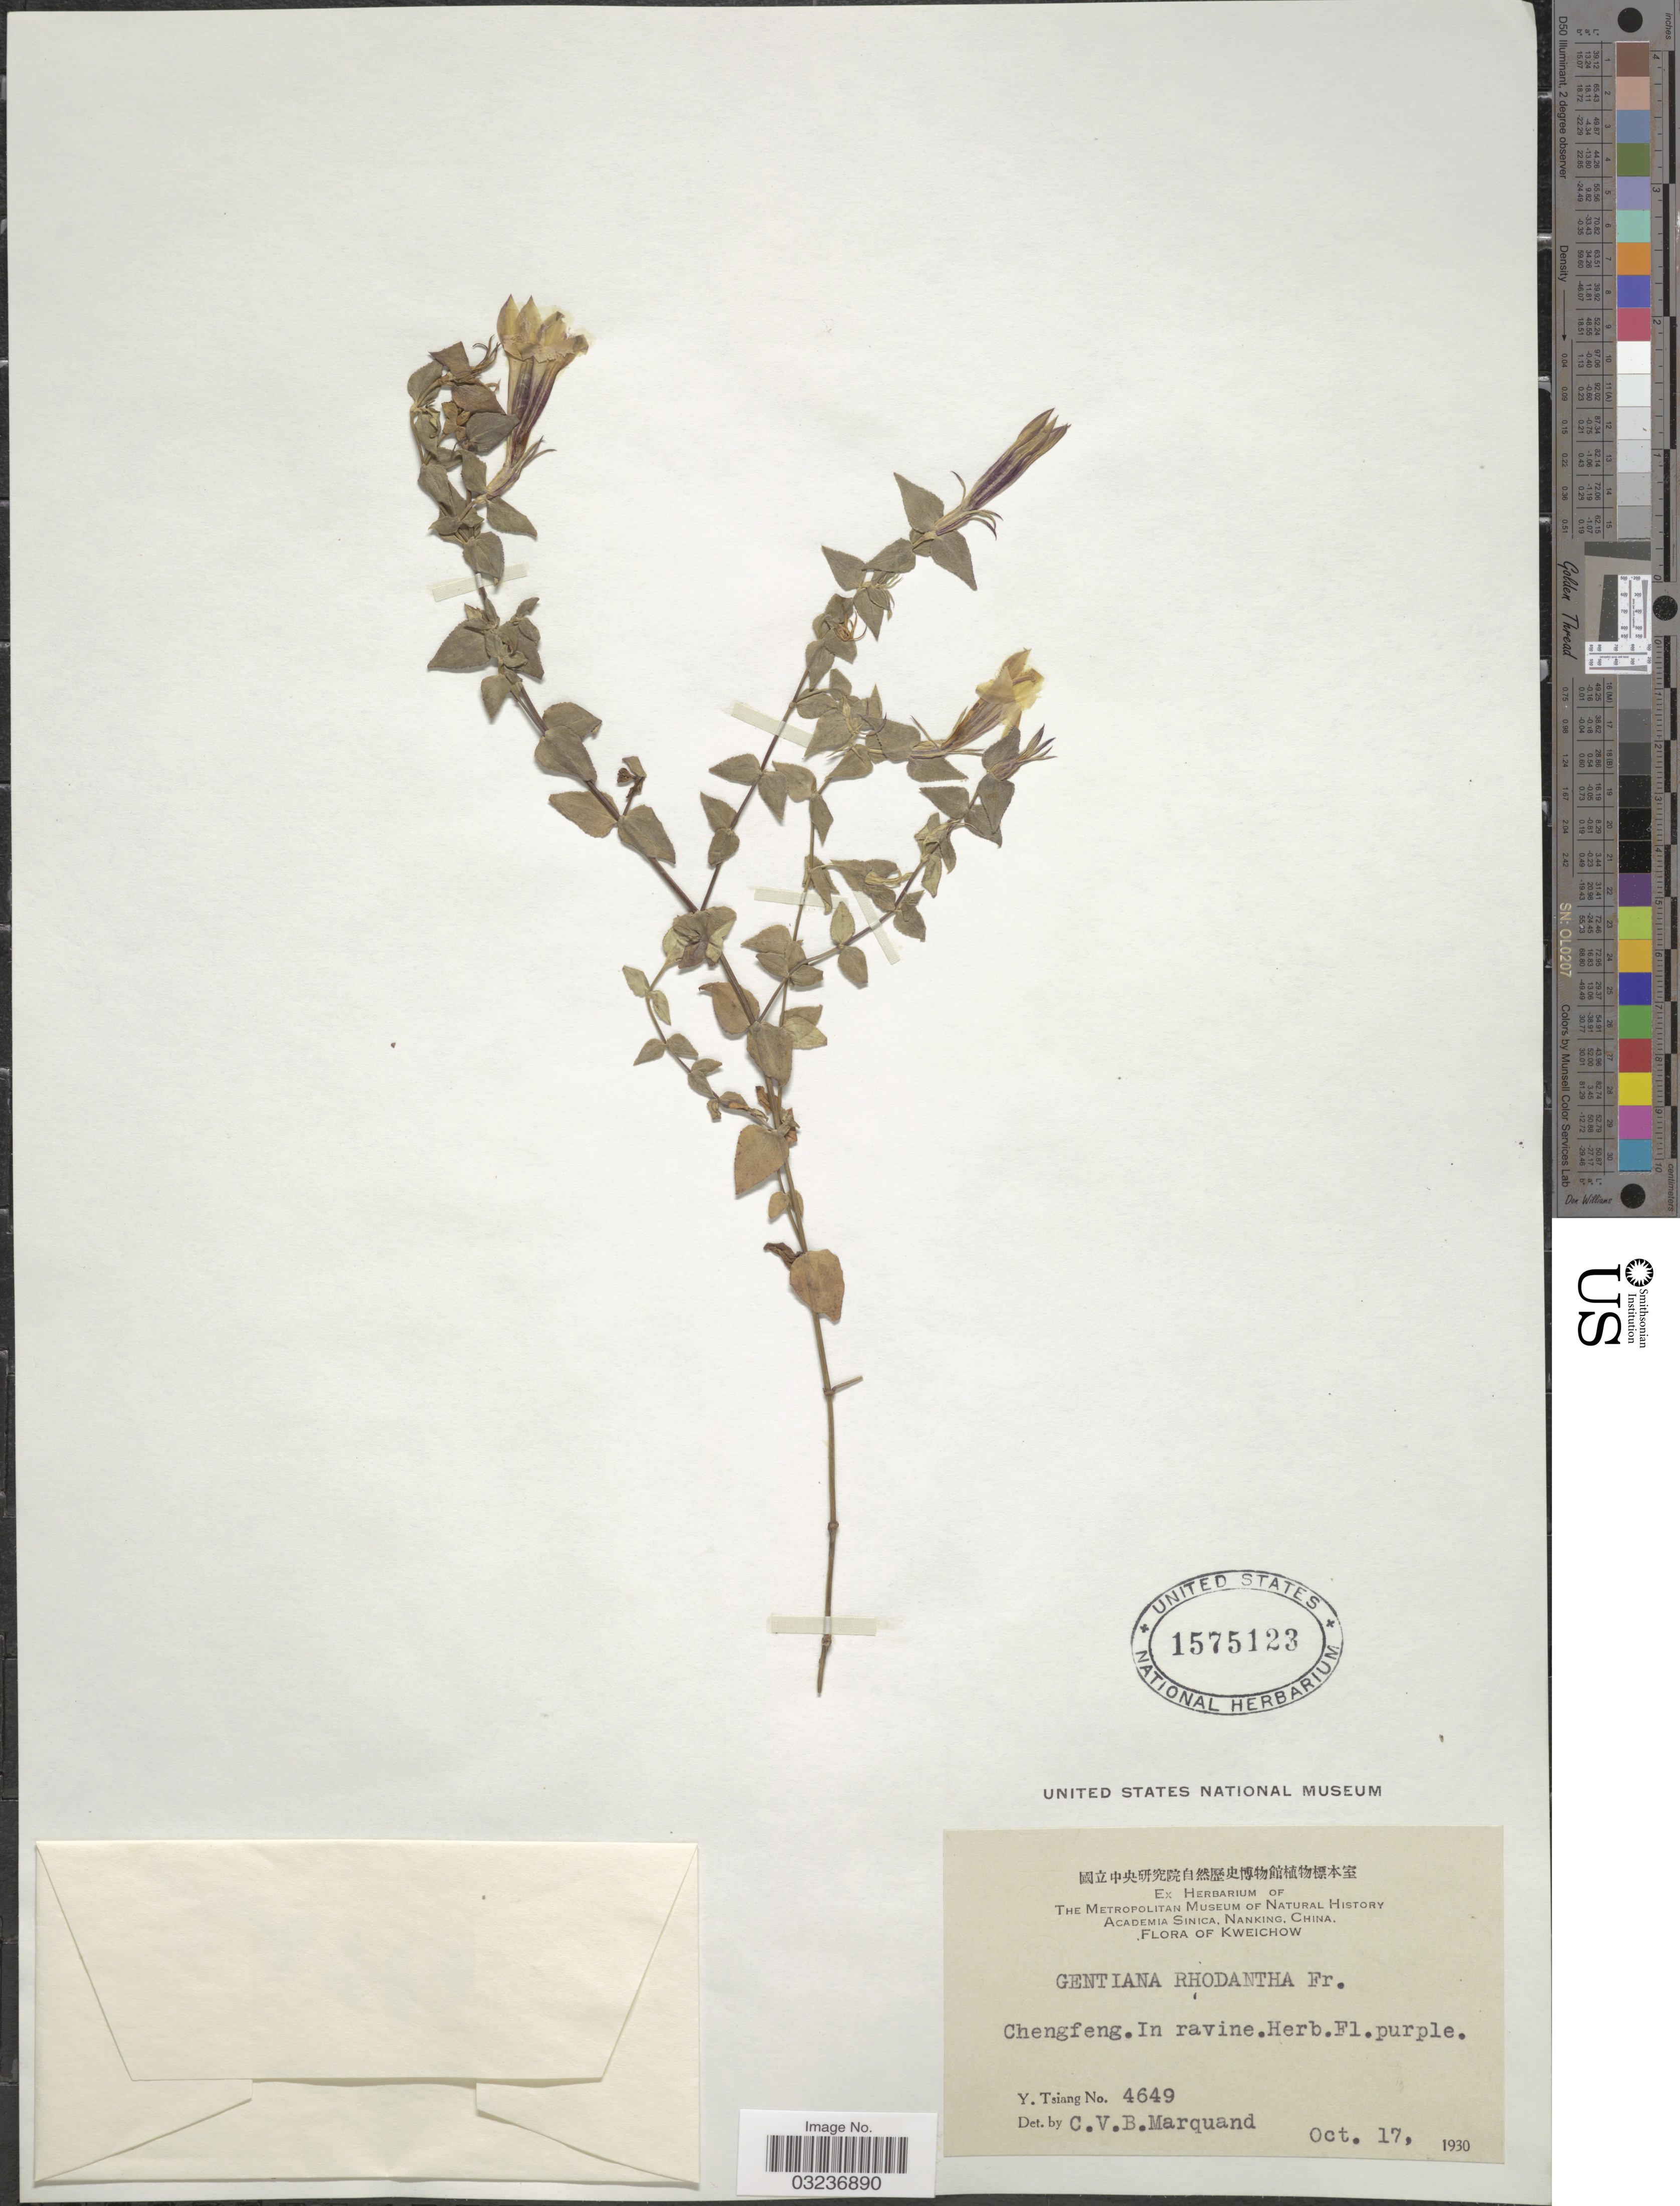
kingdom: Plantae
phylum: Tracheophyta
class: Magnoliopsida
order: Gentianales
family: Gentianaceae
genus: Gentiana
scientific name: Gentiana rhodantha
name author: Franch. ex Hemsl.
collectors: Y. Tsiang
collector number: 4649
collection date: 1930-10-17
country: China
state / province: Guizhou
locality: Kweichow, Chengfeng, In ravine.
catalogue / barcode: US 1575123